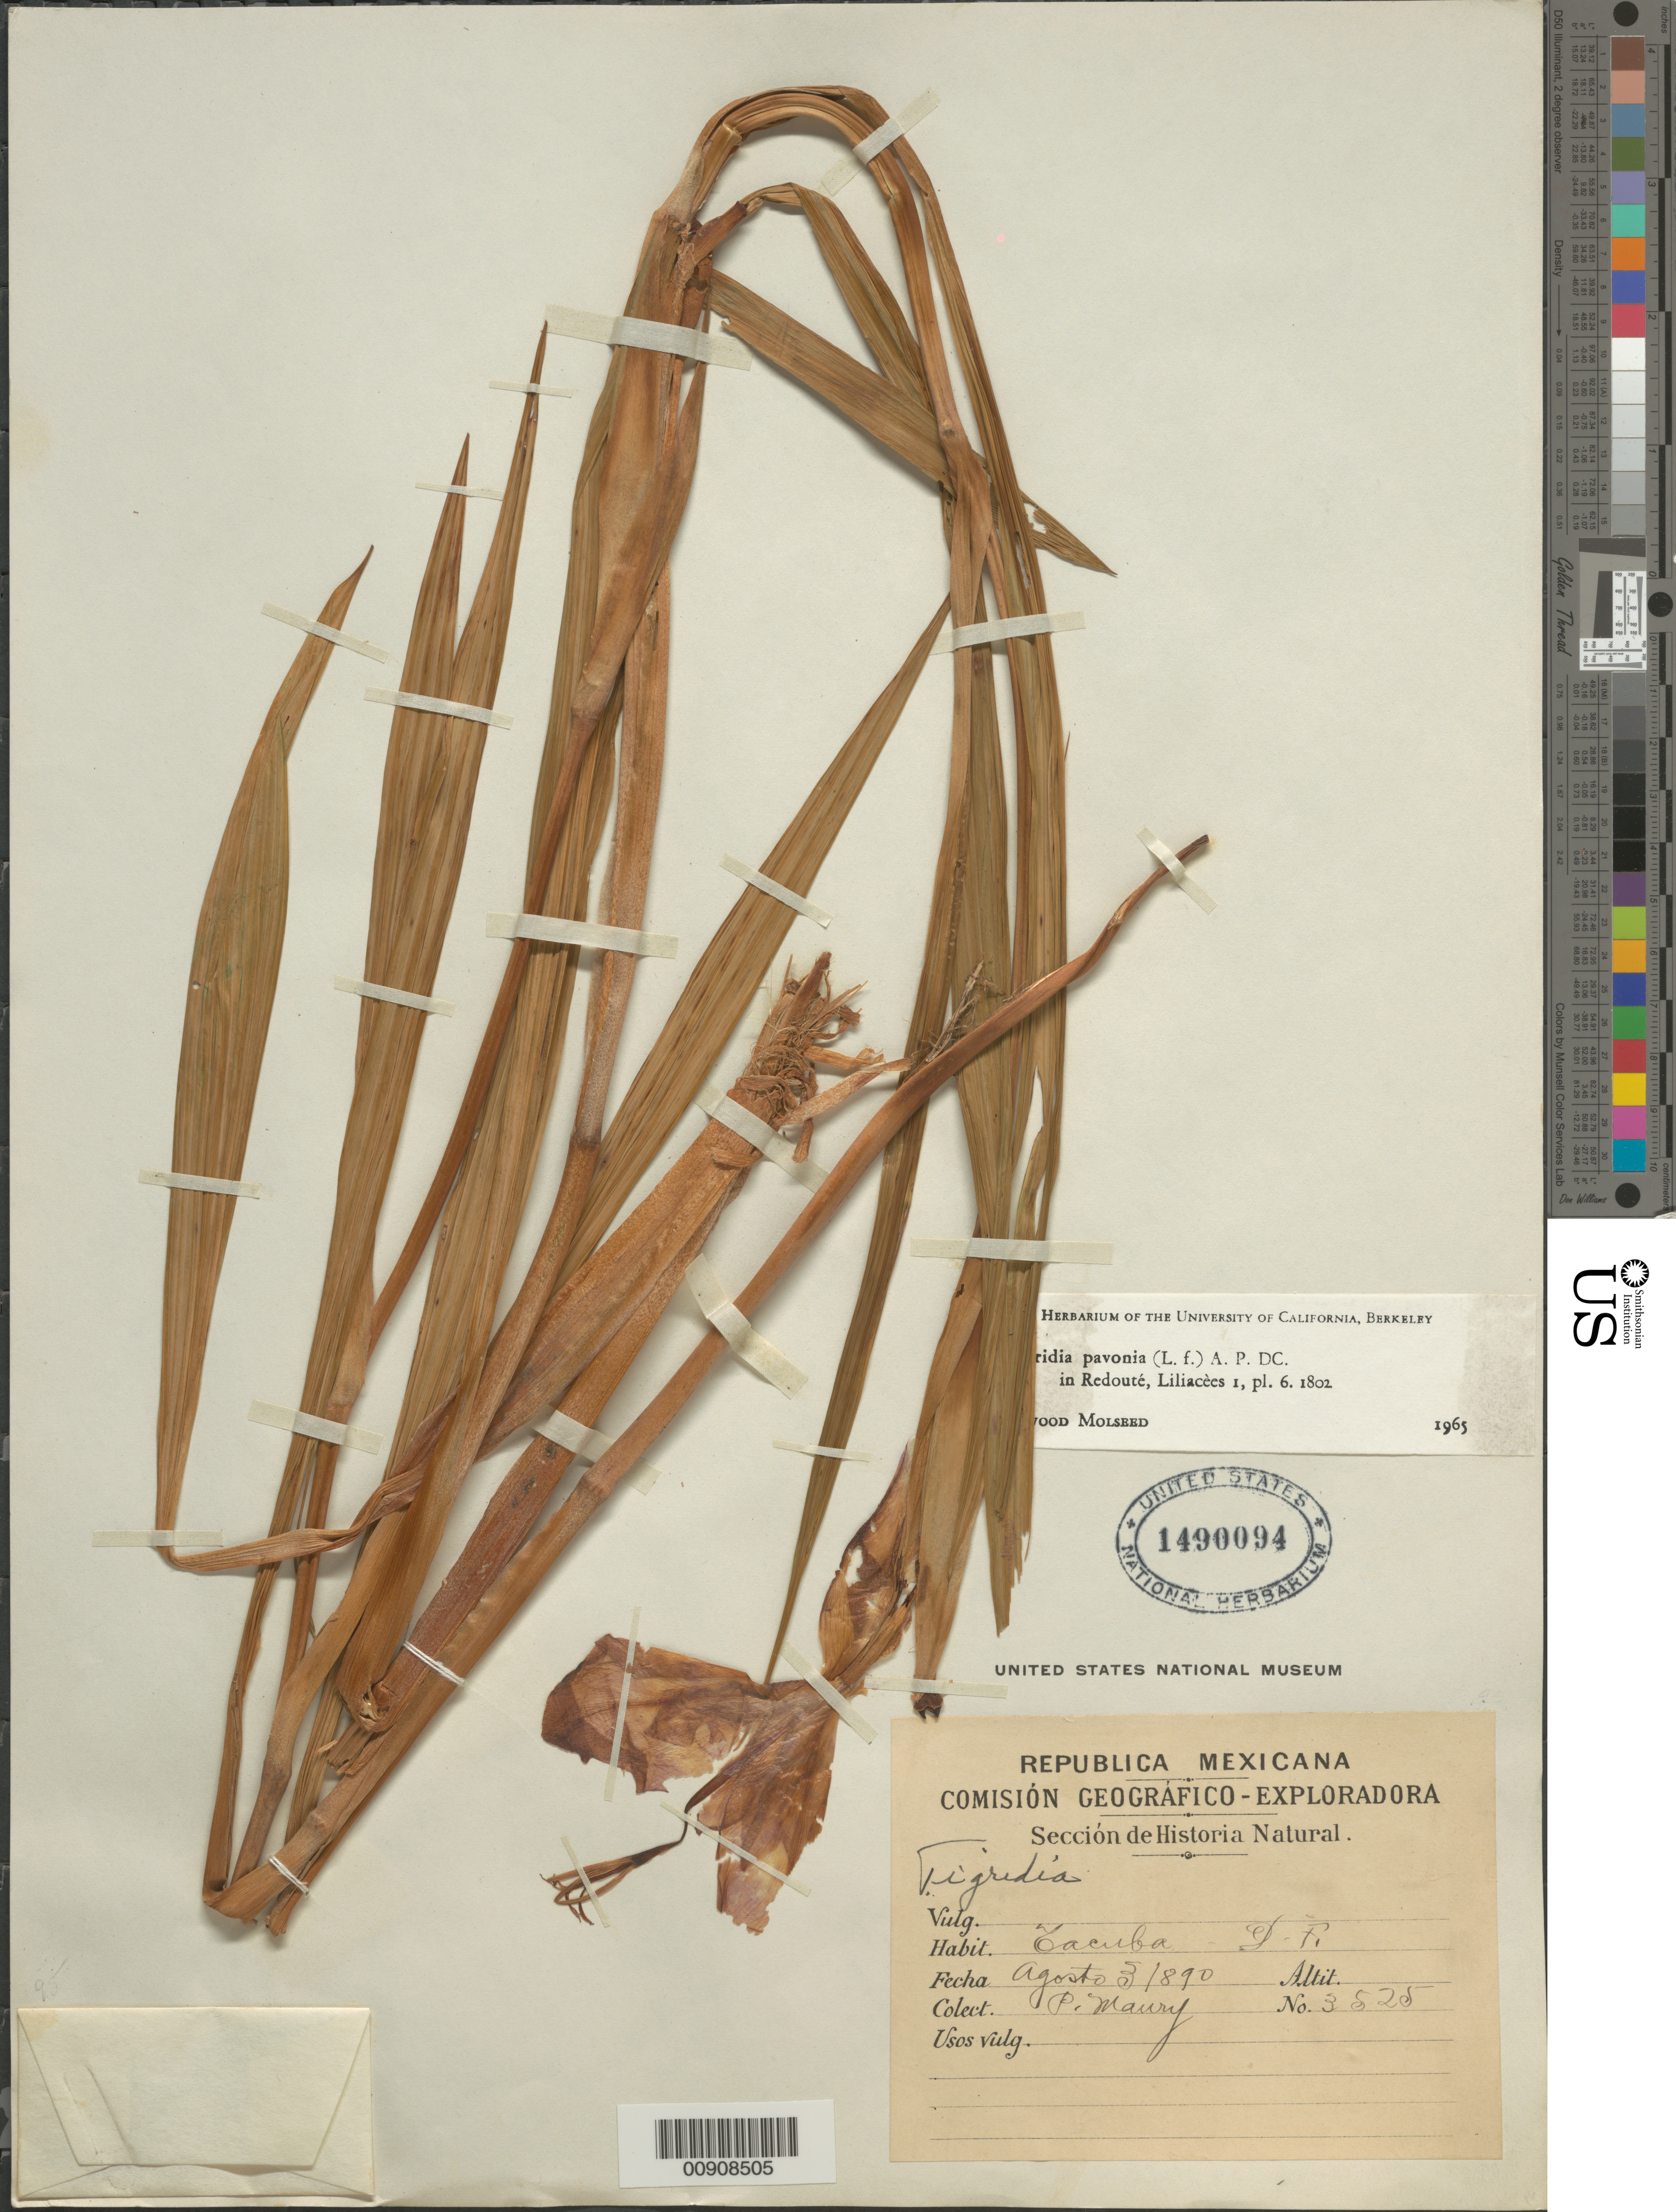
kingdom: Plantae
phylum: Tracheophyta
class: Liliopsida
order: Asparagales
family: Iridaceae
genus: Tigridia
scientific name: Tigridia pavonia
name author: (L. f.) DC.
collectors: P. J. Maury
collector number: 3525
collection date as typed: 03 Aug 1890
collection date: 1890-08-03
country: Mexico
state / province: Distrito Federal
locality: Tacuba, D.F.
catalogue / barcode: US 1490094